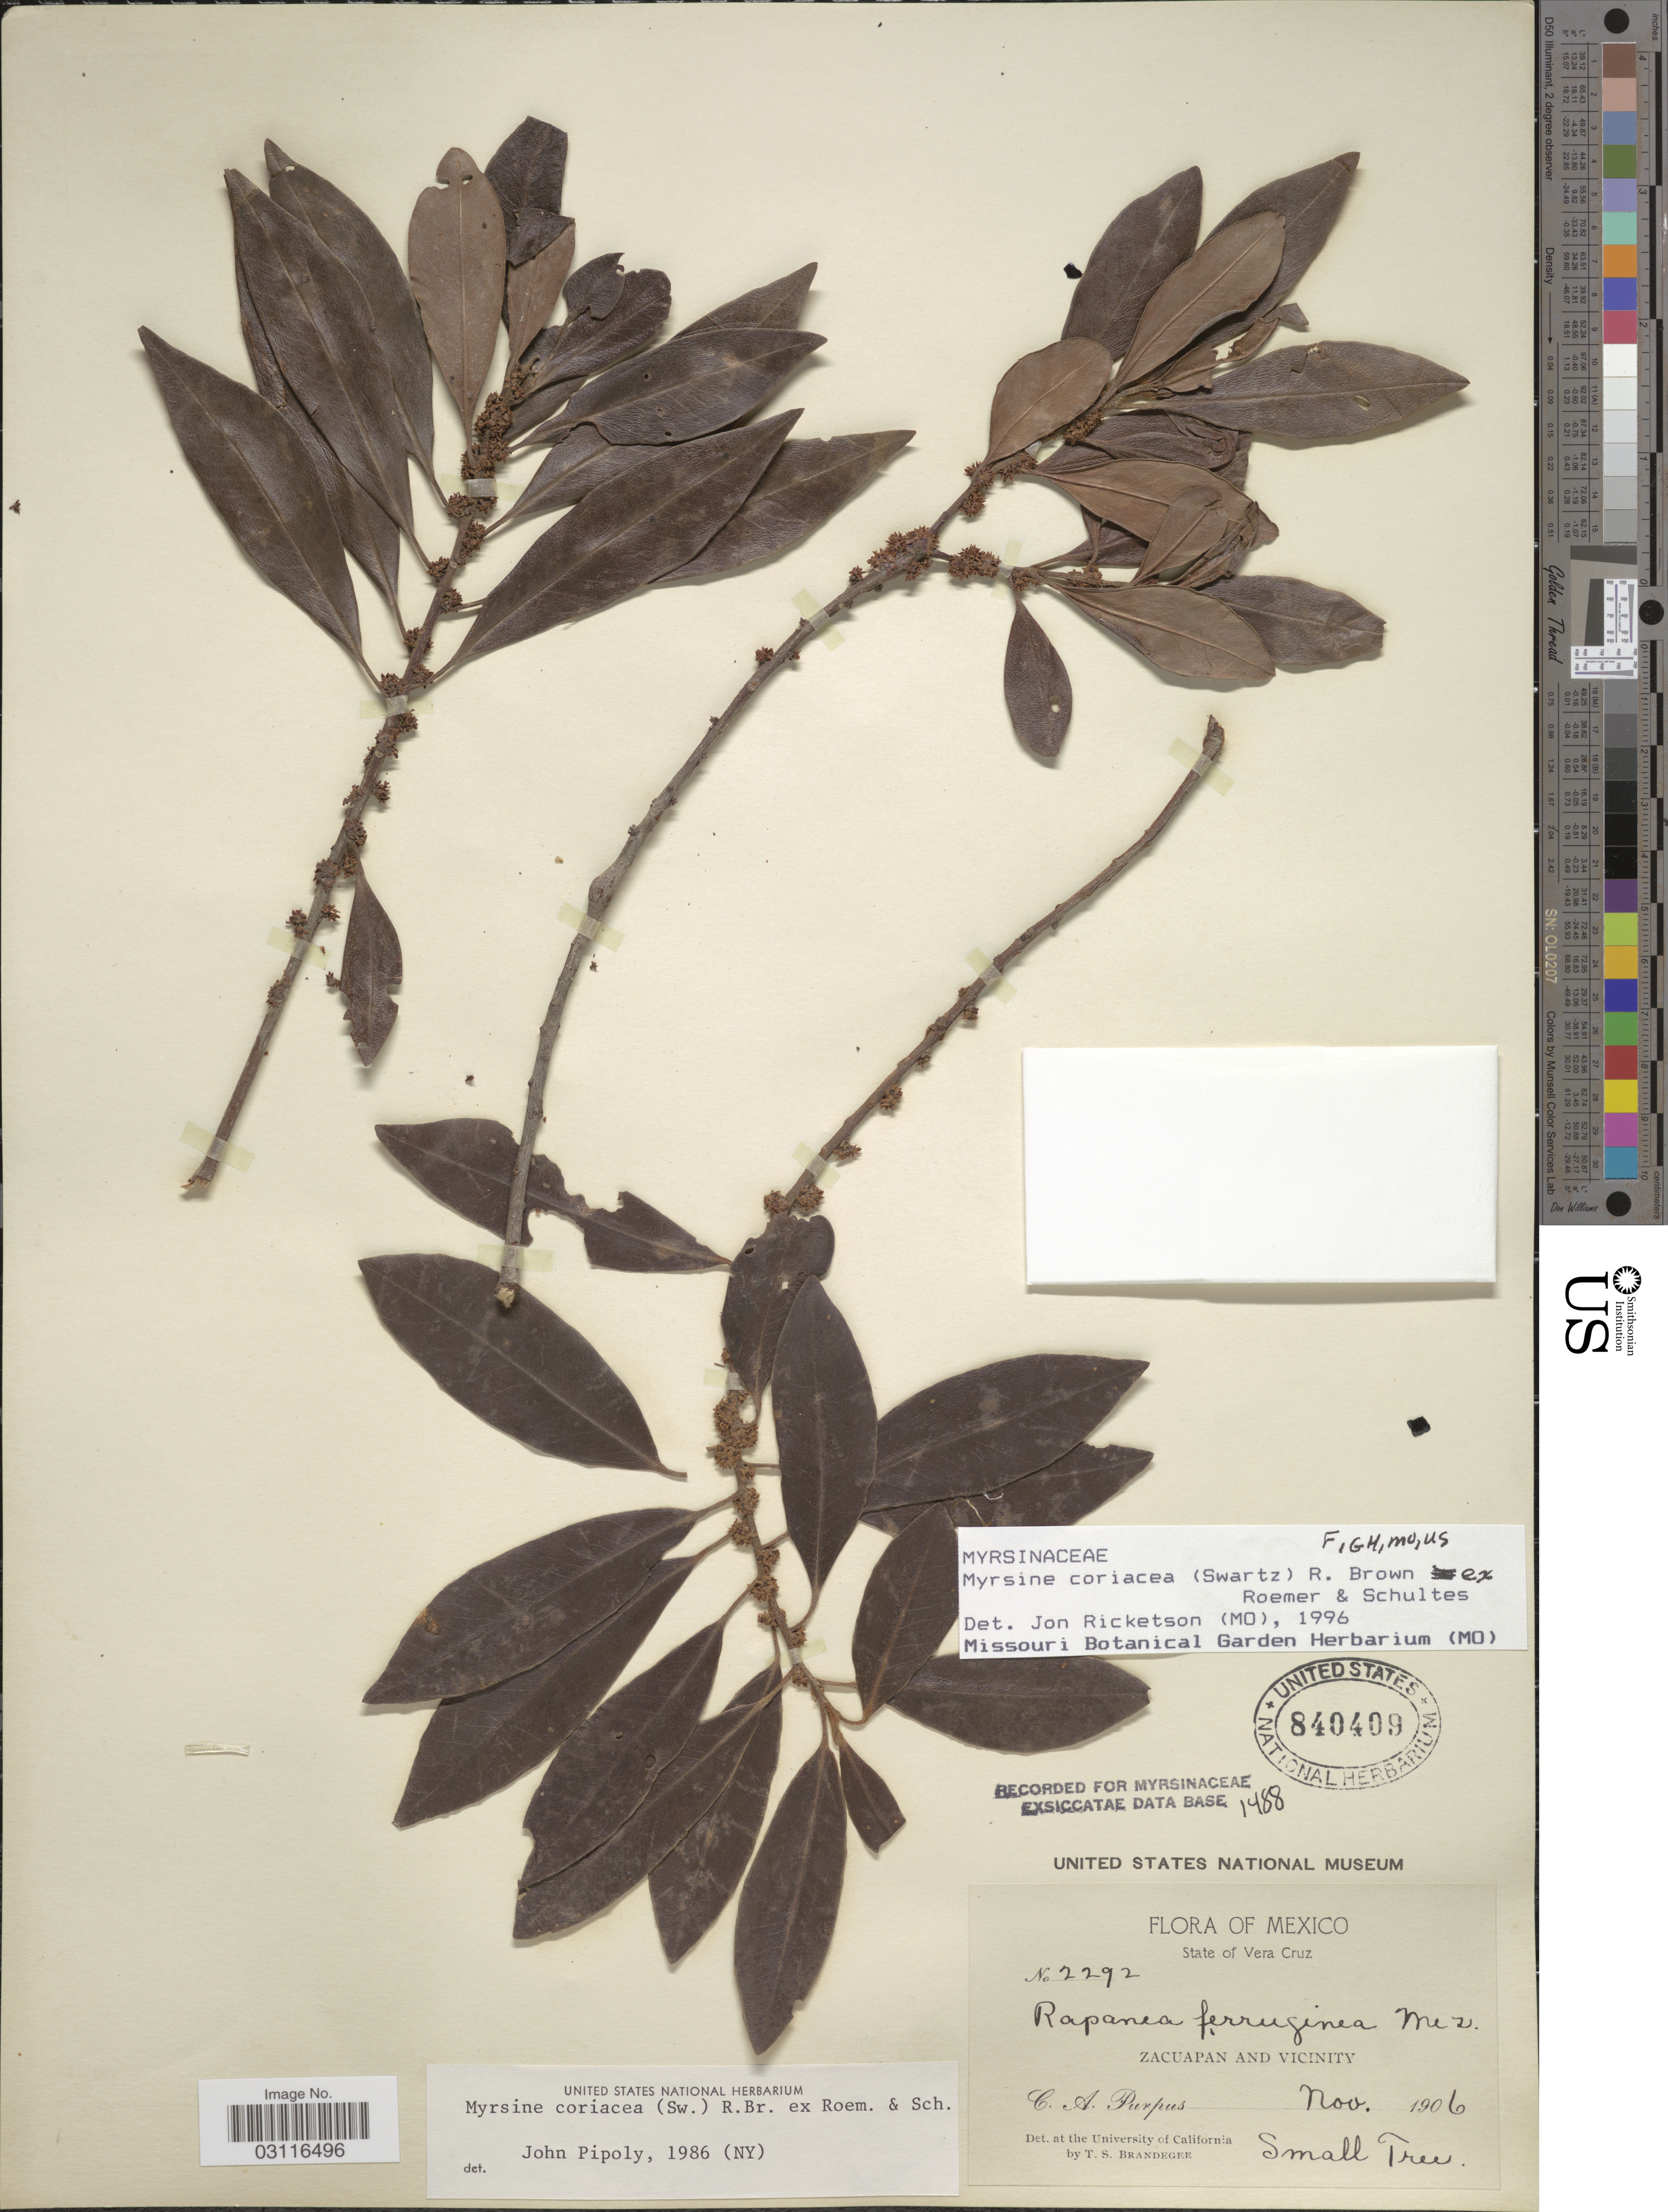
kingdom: Plantae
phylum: Tracheophyta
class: Magnoliopsida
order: Ericales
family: Primulaceae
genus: Myrsine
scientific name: Myrsine coriacea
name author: (Sw.) R. Br. ex Roem. & Schult.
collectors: C. A. Purpus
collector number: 2292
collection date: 1906-11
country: Mexico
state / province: Veracruz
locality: State of Vera Cruz. Zacuapan and Vicinity.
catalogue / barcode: US 840409